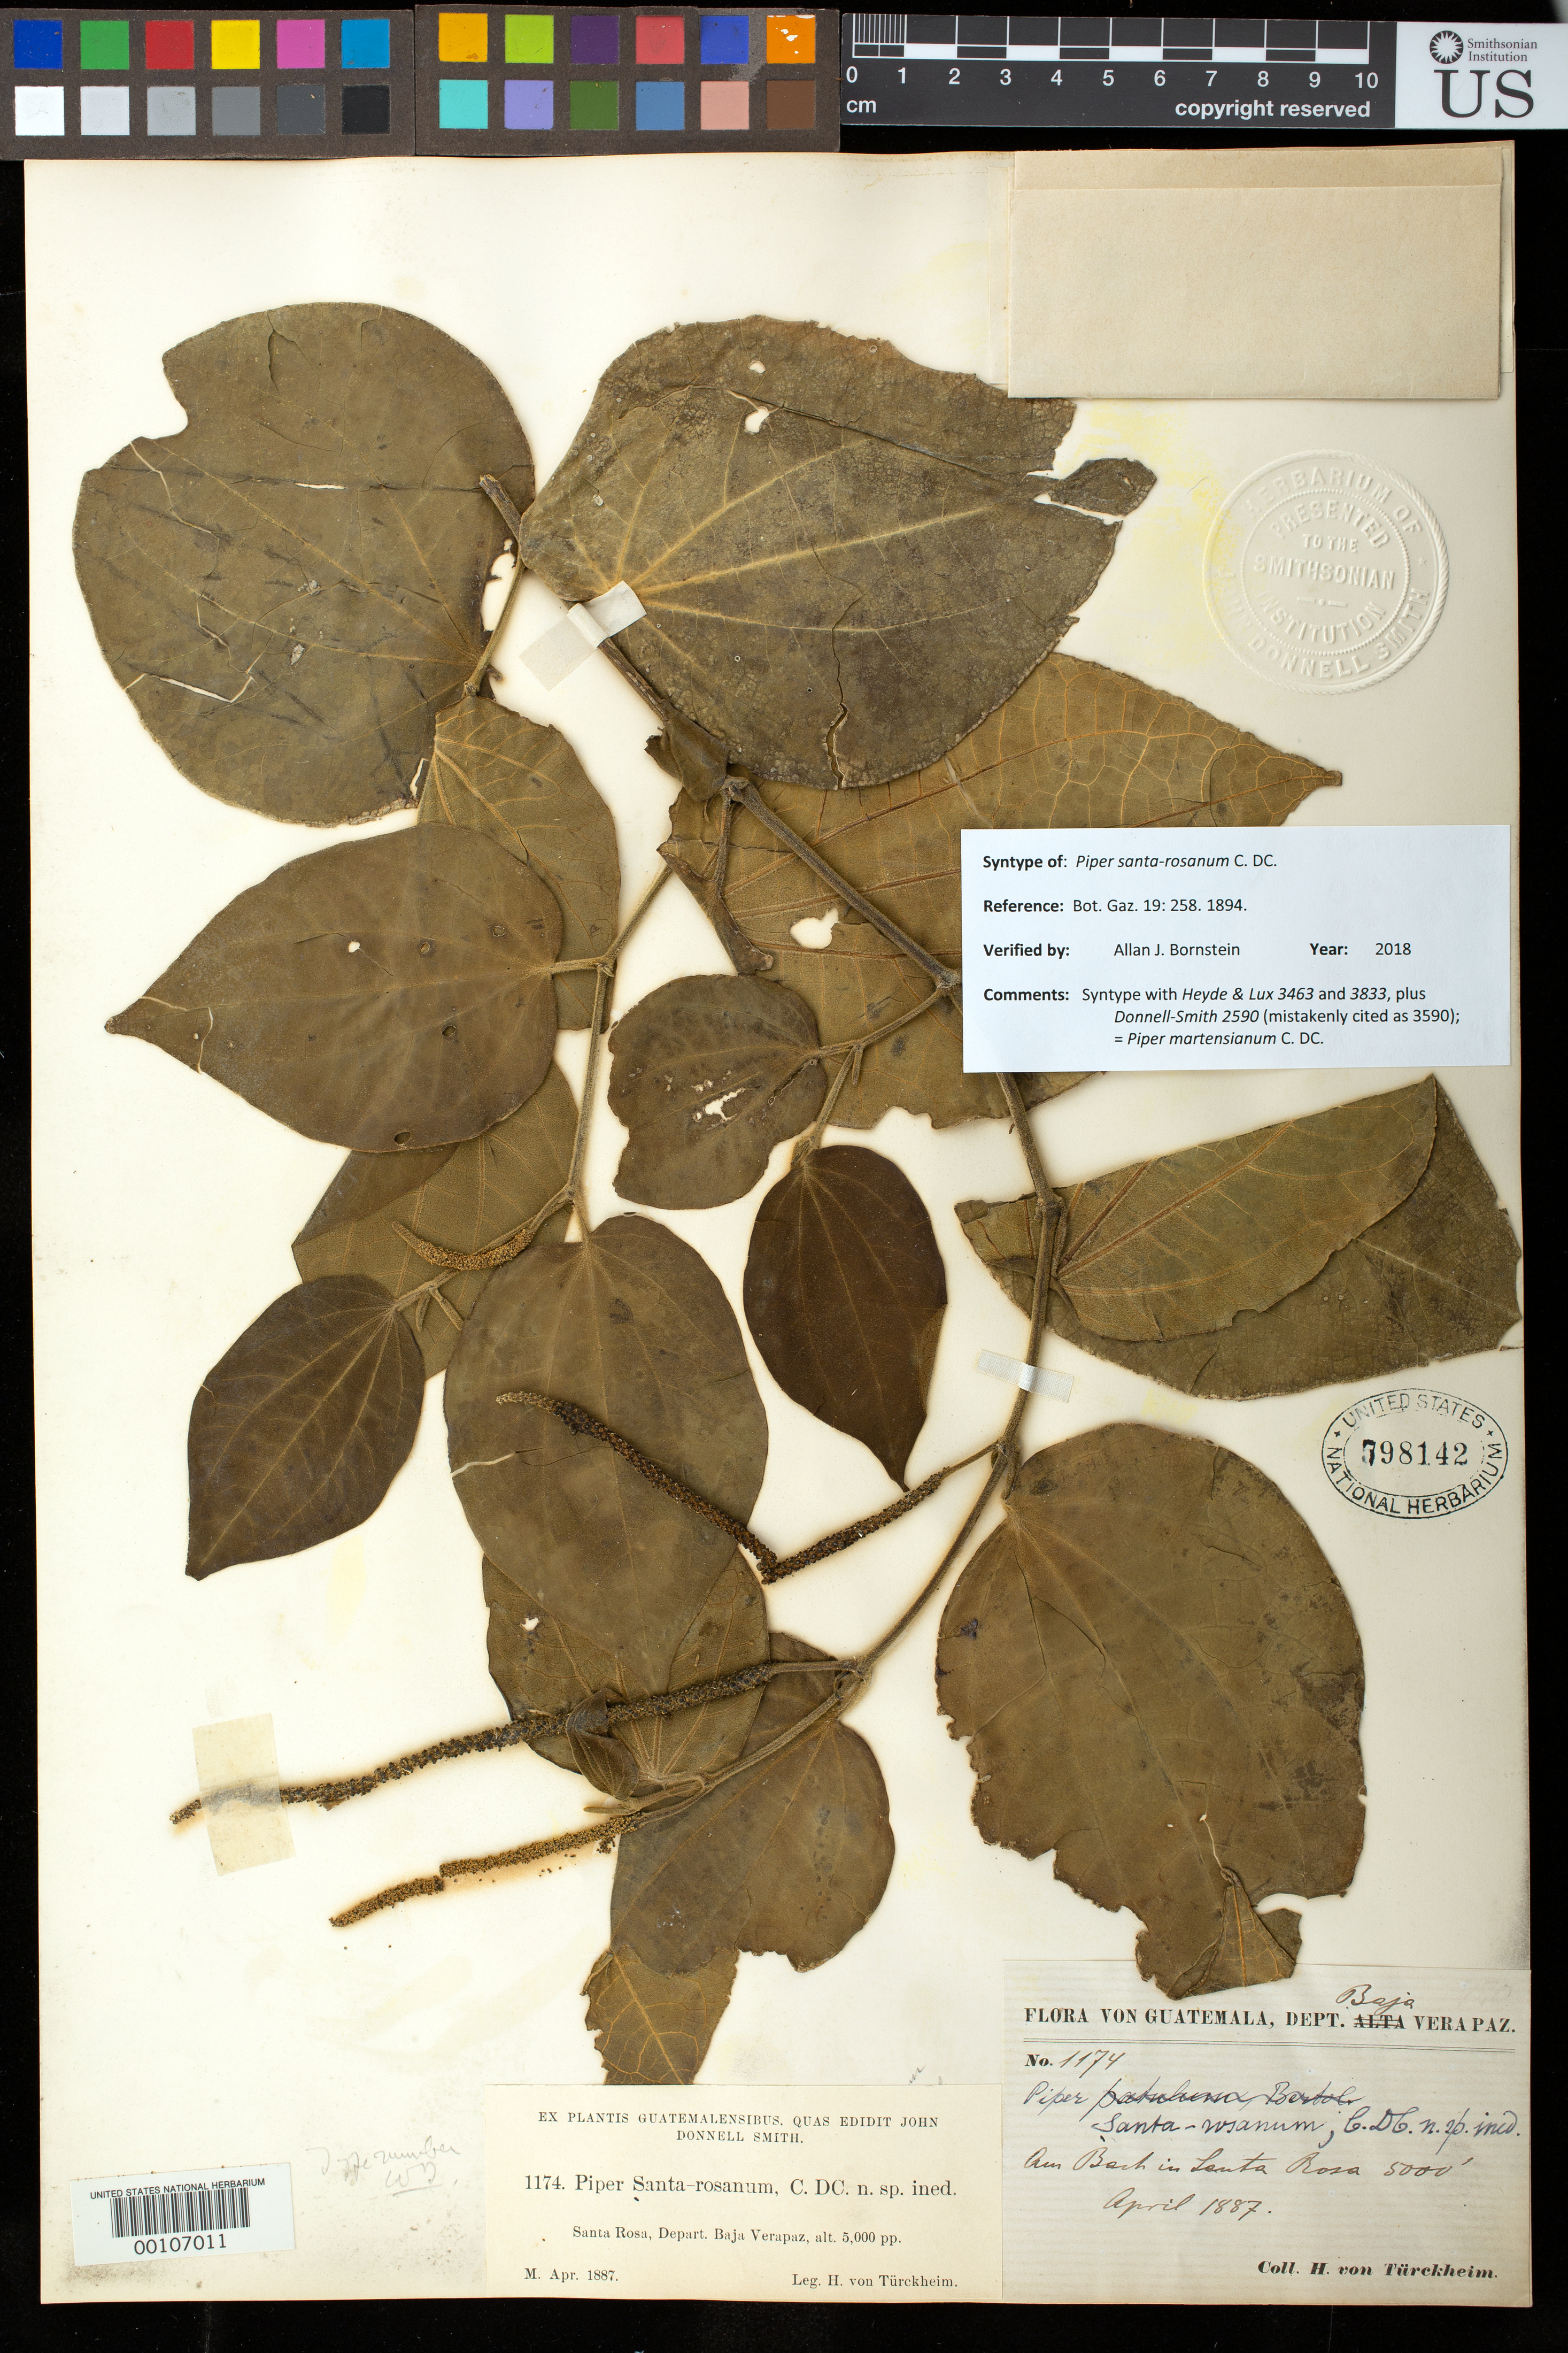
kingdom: Plantae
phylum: Tracheophyta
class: Magnoliopsida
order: Piperales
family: Piperaceae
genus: Piper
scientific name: Piper santa-rosanum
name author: C. DC. in Donn. Sm.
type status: Syntype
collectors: H. von Türckheim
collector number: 1174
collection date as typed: Apr 1887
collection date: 1887-04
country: Guatemala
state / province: Baja Verapaz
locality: Santa Rosa, Depart. Baja Verapaz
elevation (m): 1524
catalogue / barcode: US 798142